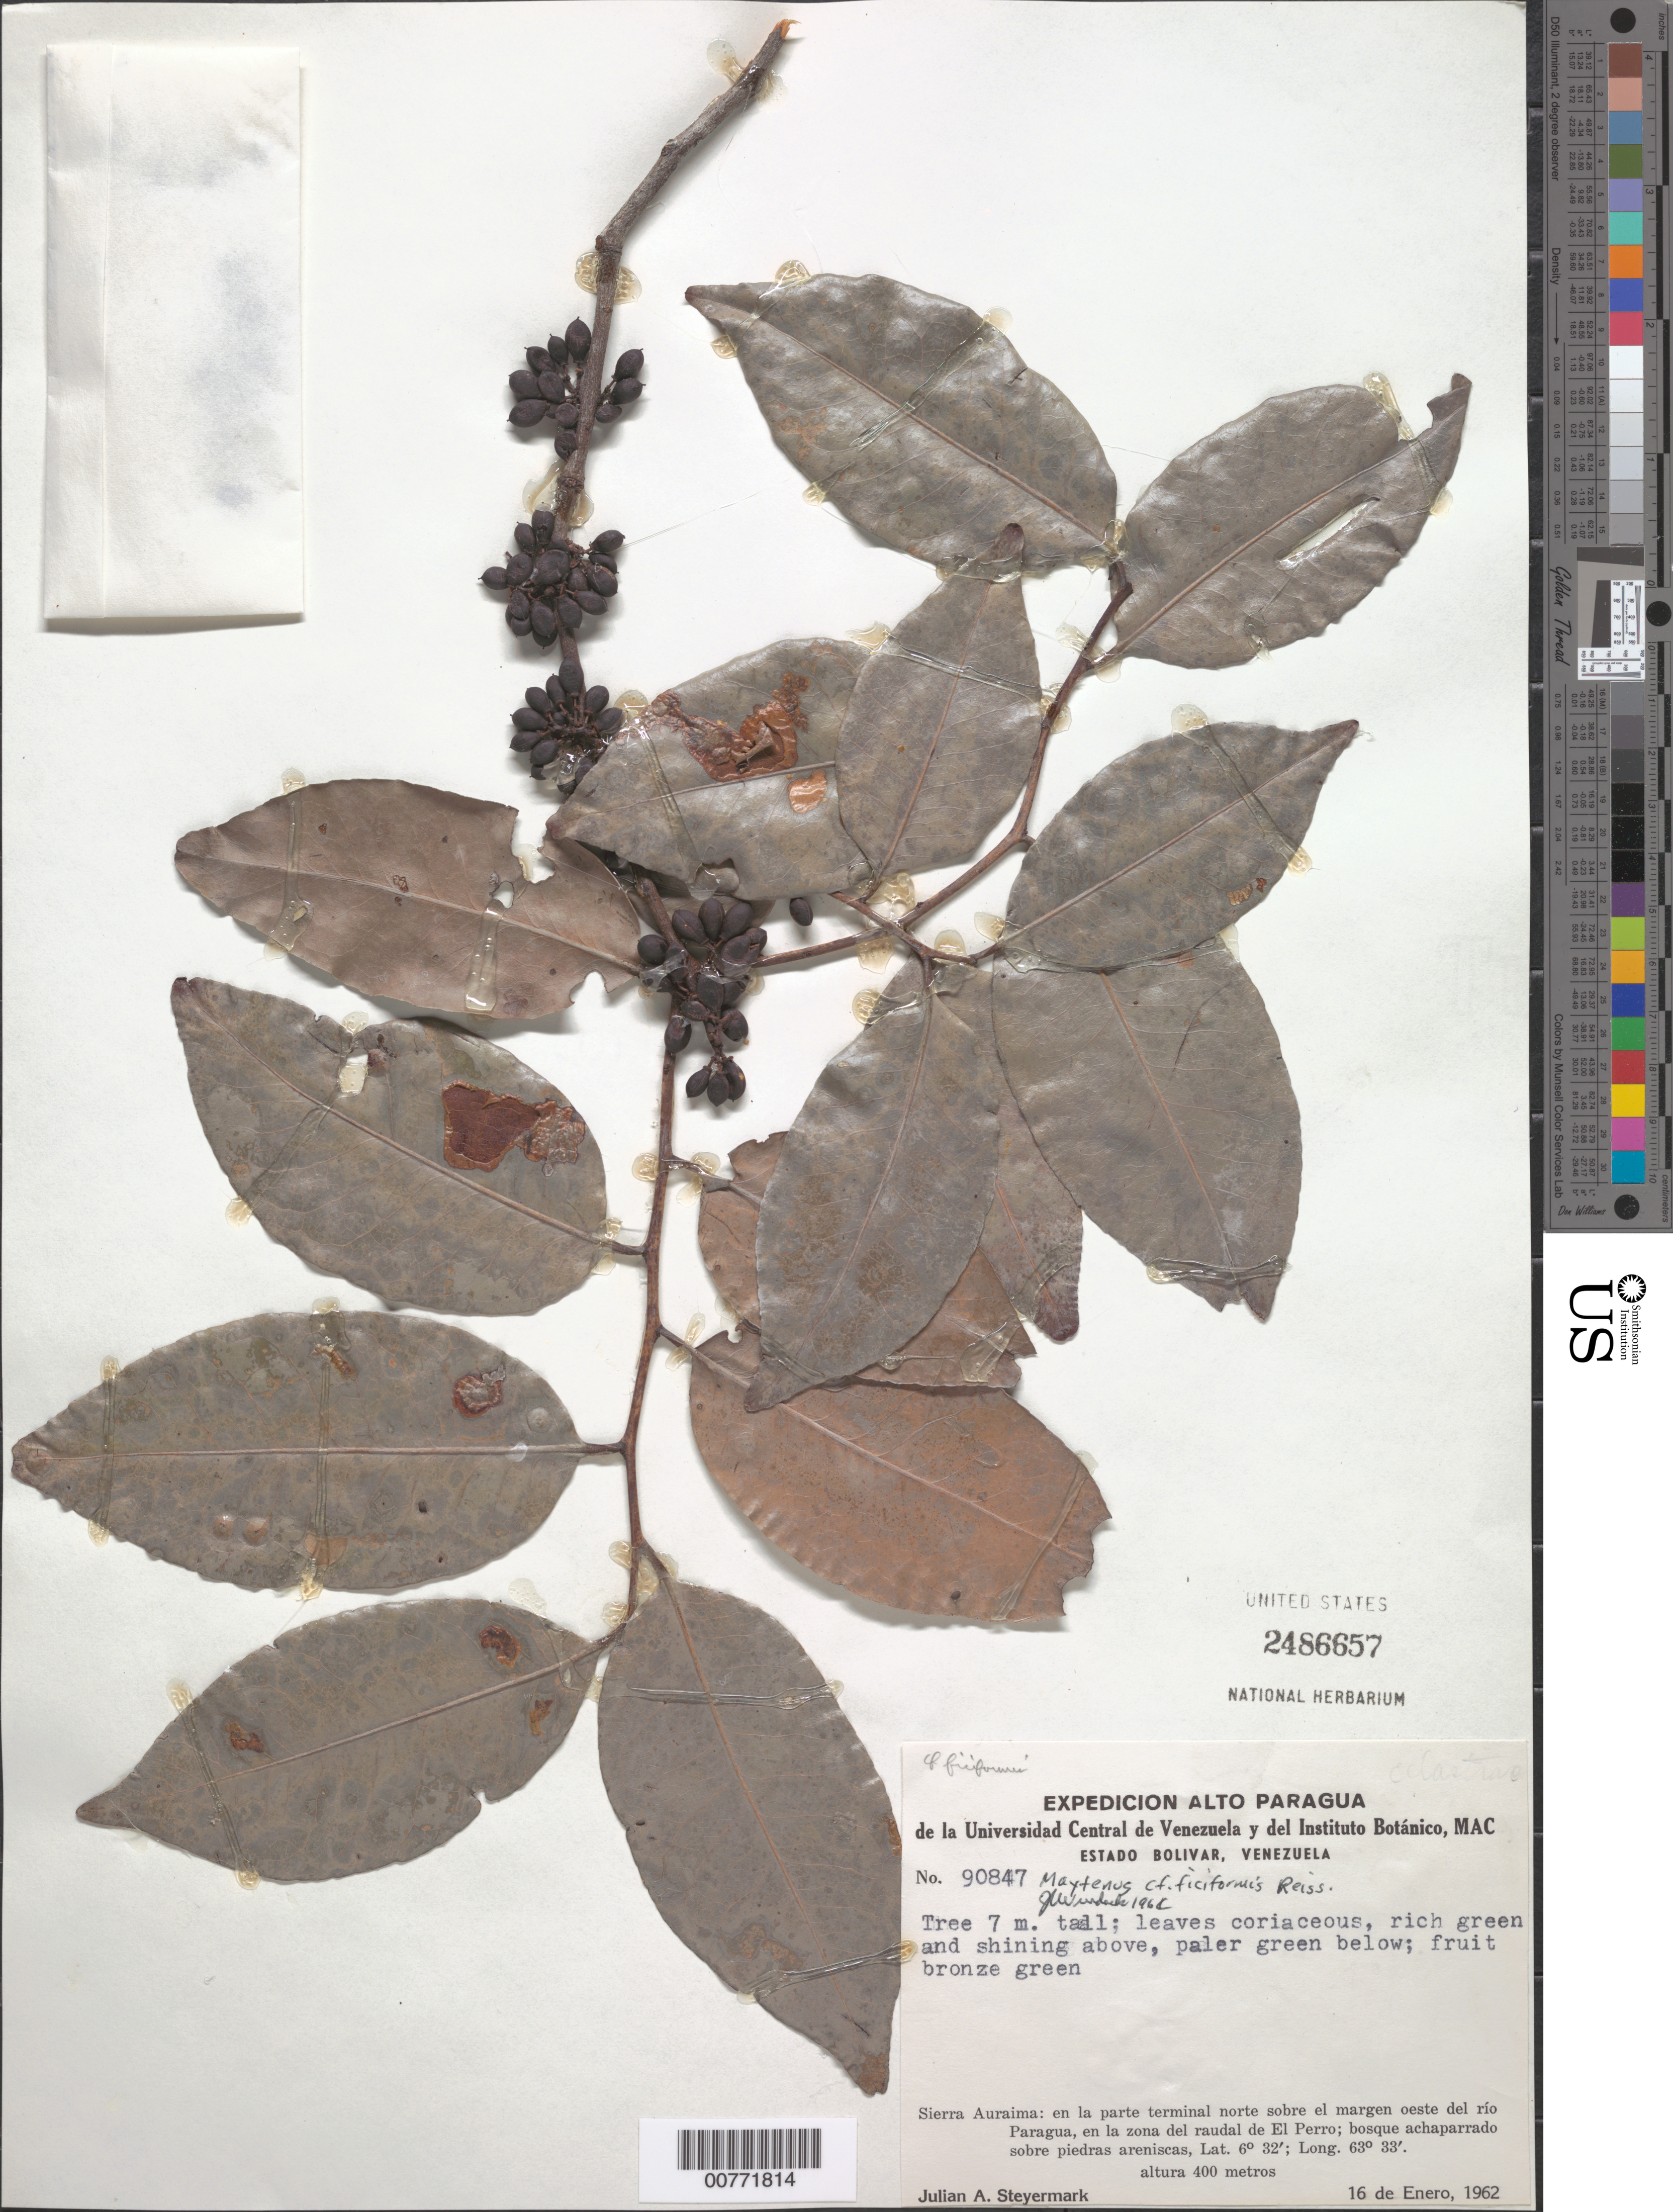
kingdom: Plantae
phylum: Tracheophyta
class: Magnoliopsida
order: Celastrales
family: Celastraceae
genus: Maytenus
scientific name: Maytenus ficiformis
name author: Reissek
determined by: Wurdack, John J., (US), US (UNITED STATES)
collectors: J. Steyermark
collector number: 90847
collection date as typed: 16-Jan-62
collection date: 1962-01-16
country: Venezuela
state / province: Bolívar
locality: Sierra Auraima, parte terminal norte sobre el margen W of Río Paragua, en la zona del raudal de El Perro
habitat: Bosque achaparrado sobre piedras areniscas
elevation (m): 400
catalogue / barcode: US 2486657